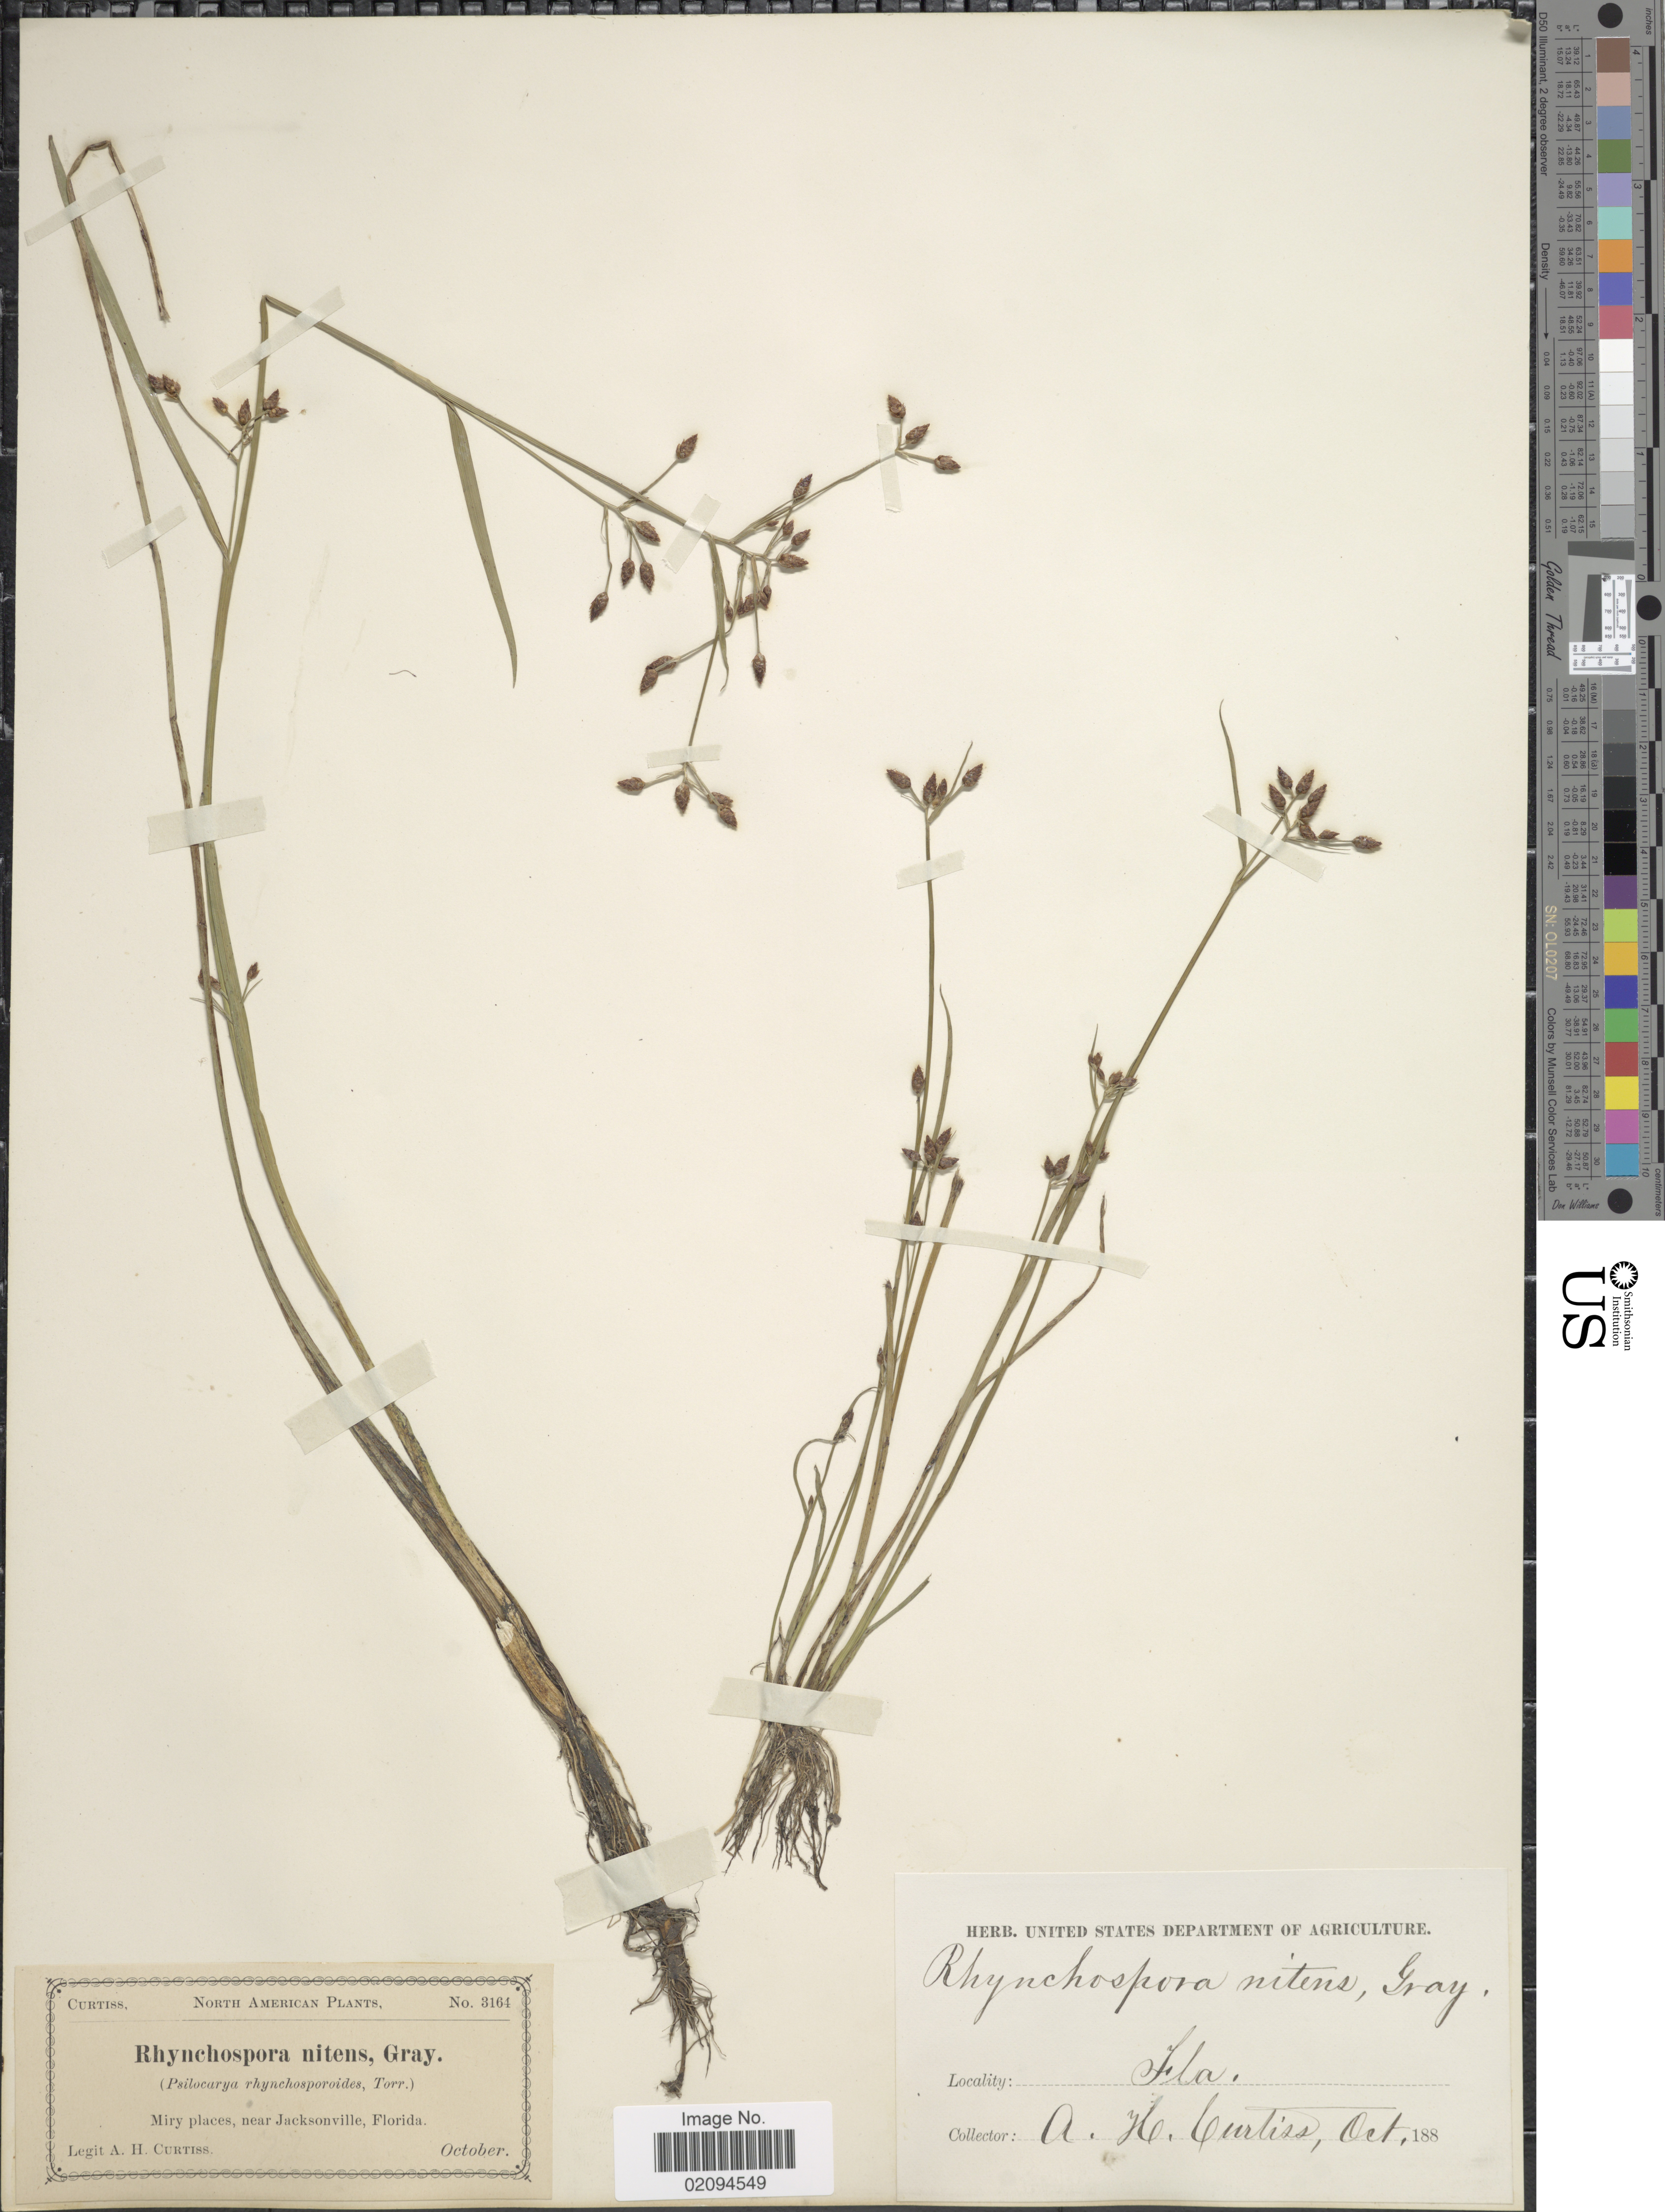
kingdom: Plantae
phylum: Tracheophyta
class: Liliopsida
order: Poales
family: Cyperaceae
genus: Rhynchospora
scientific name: Rhynchospora nitens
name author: (Vahl) A. Gray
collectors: A. H. Curtiss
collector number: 3164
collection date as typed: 188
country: United States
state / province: Florida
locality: Miry places, near Jacksonville